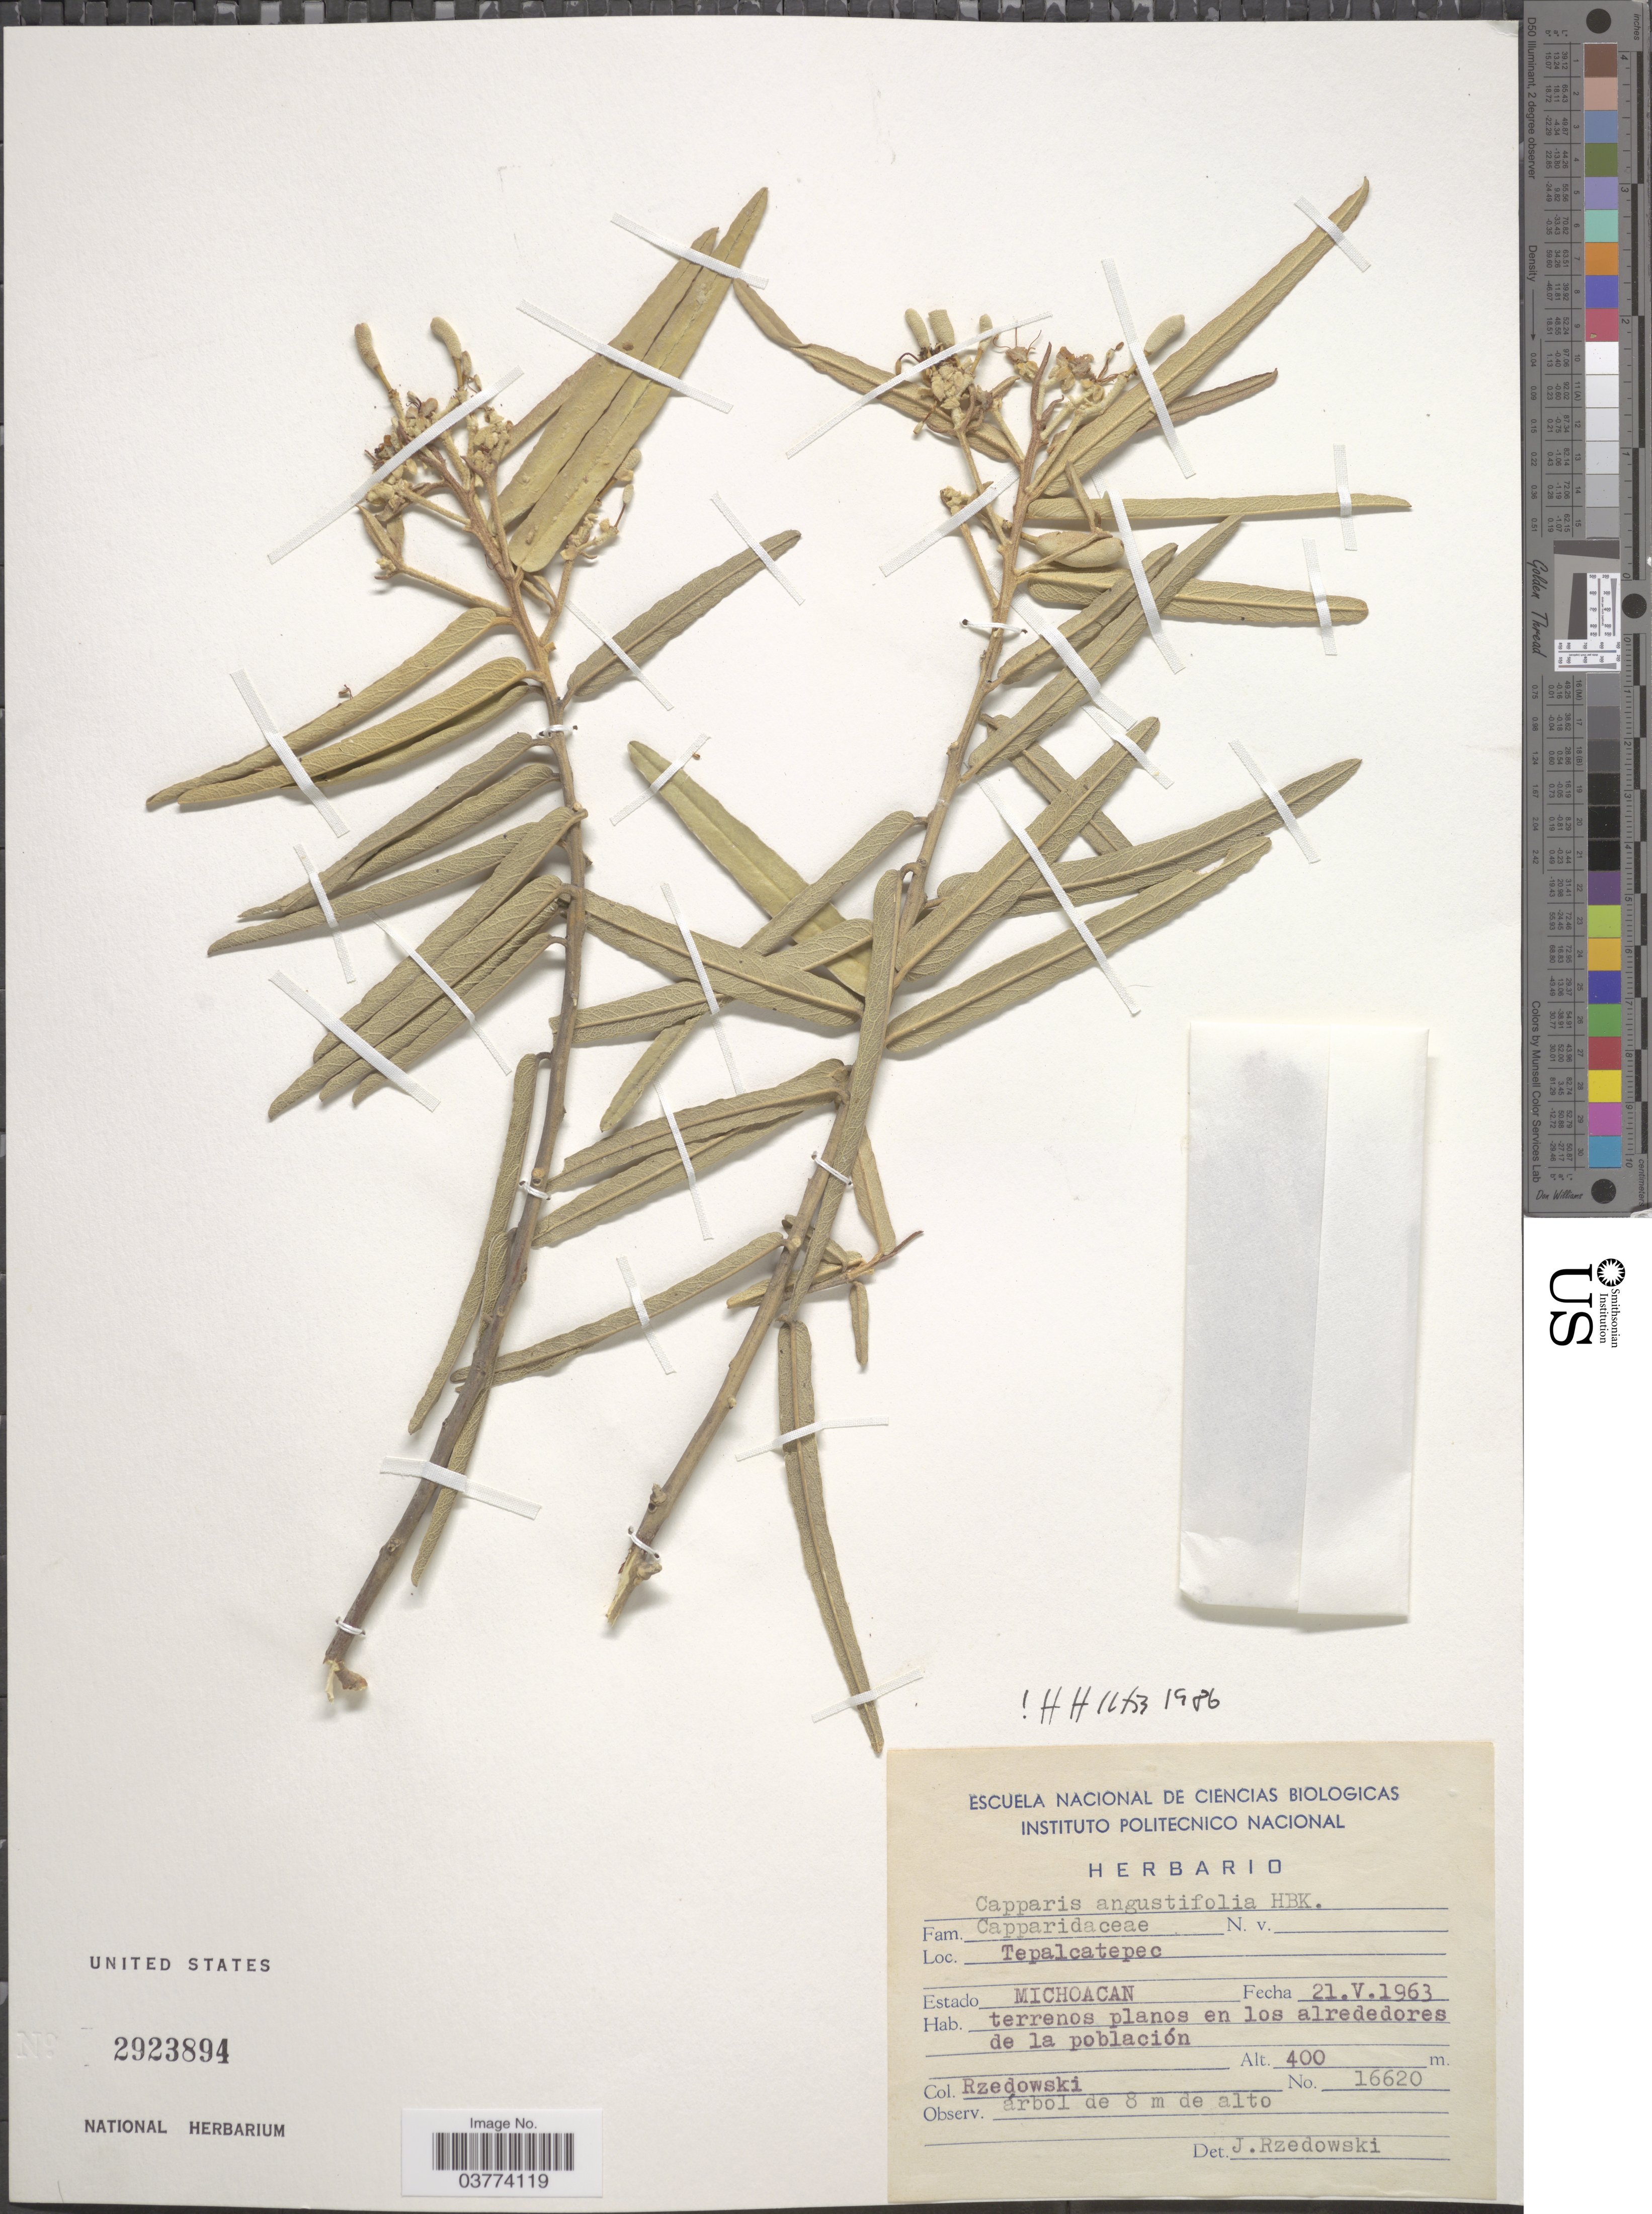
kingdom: Plantae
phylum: Tracheophyta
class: Magnoliopsida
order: Brassicales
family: Capparaceae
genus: Quadrella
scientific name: Quadrella angustifolia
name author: (Kunth) Iltis & Cornejo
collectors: Rzedowski, --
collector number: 16620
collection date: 1963-05-21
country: Mexico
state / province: Michoacán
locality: Tepalcatepec.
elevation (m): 400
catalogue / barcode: US 2923894